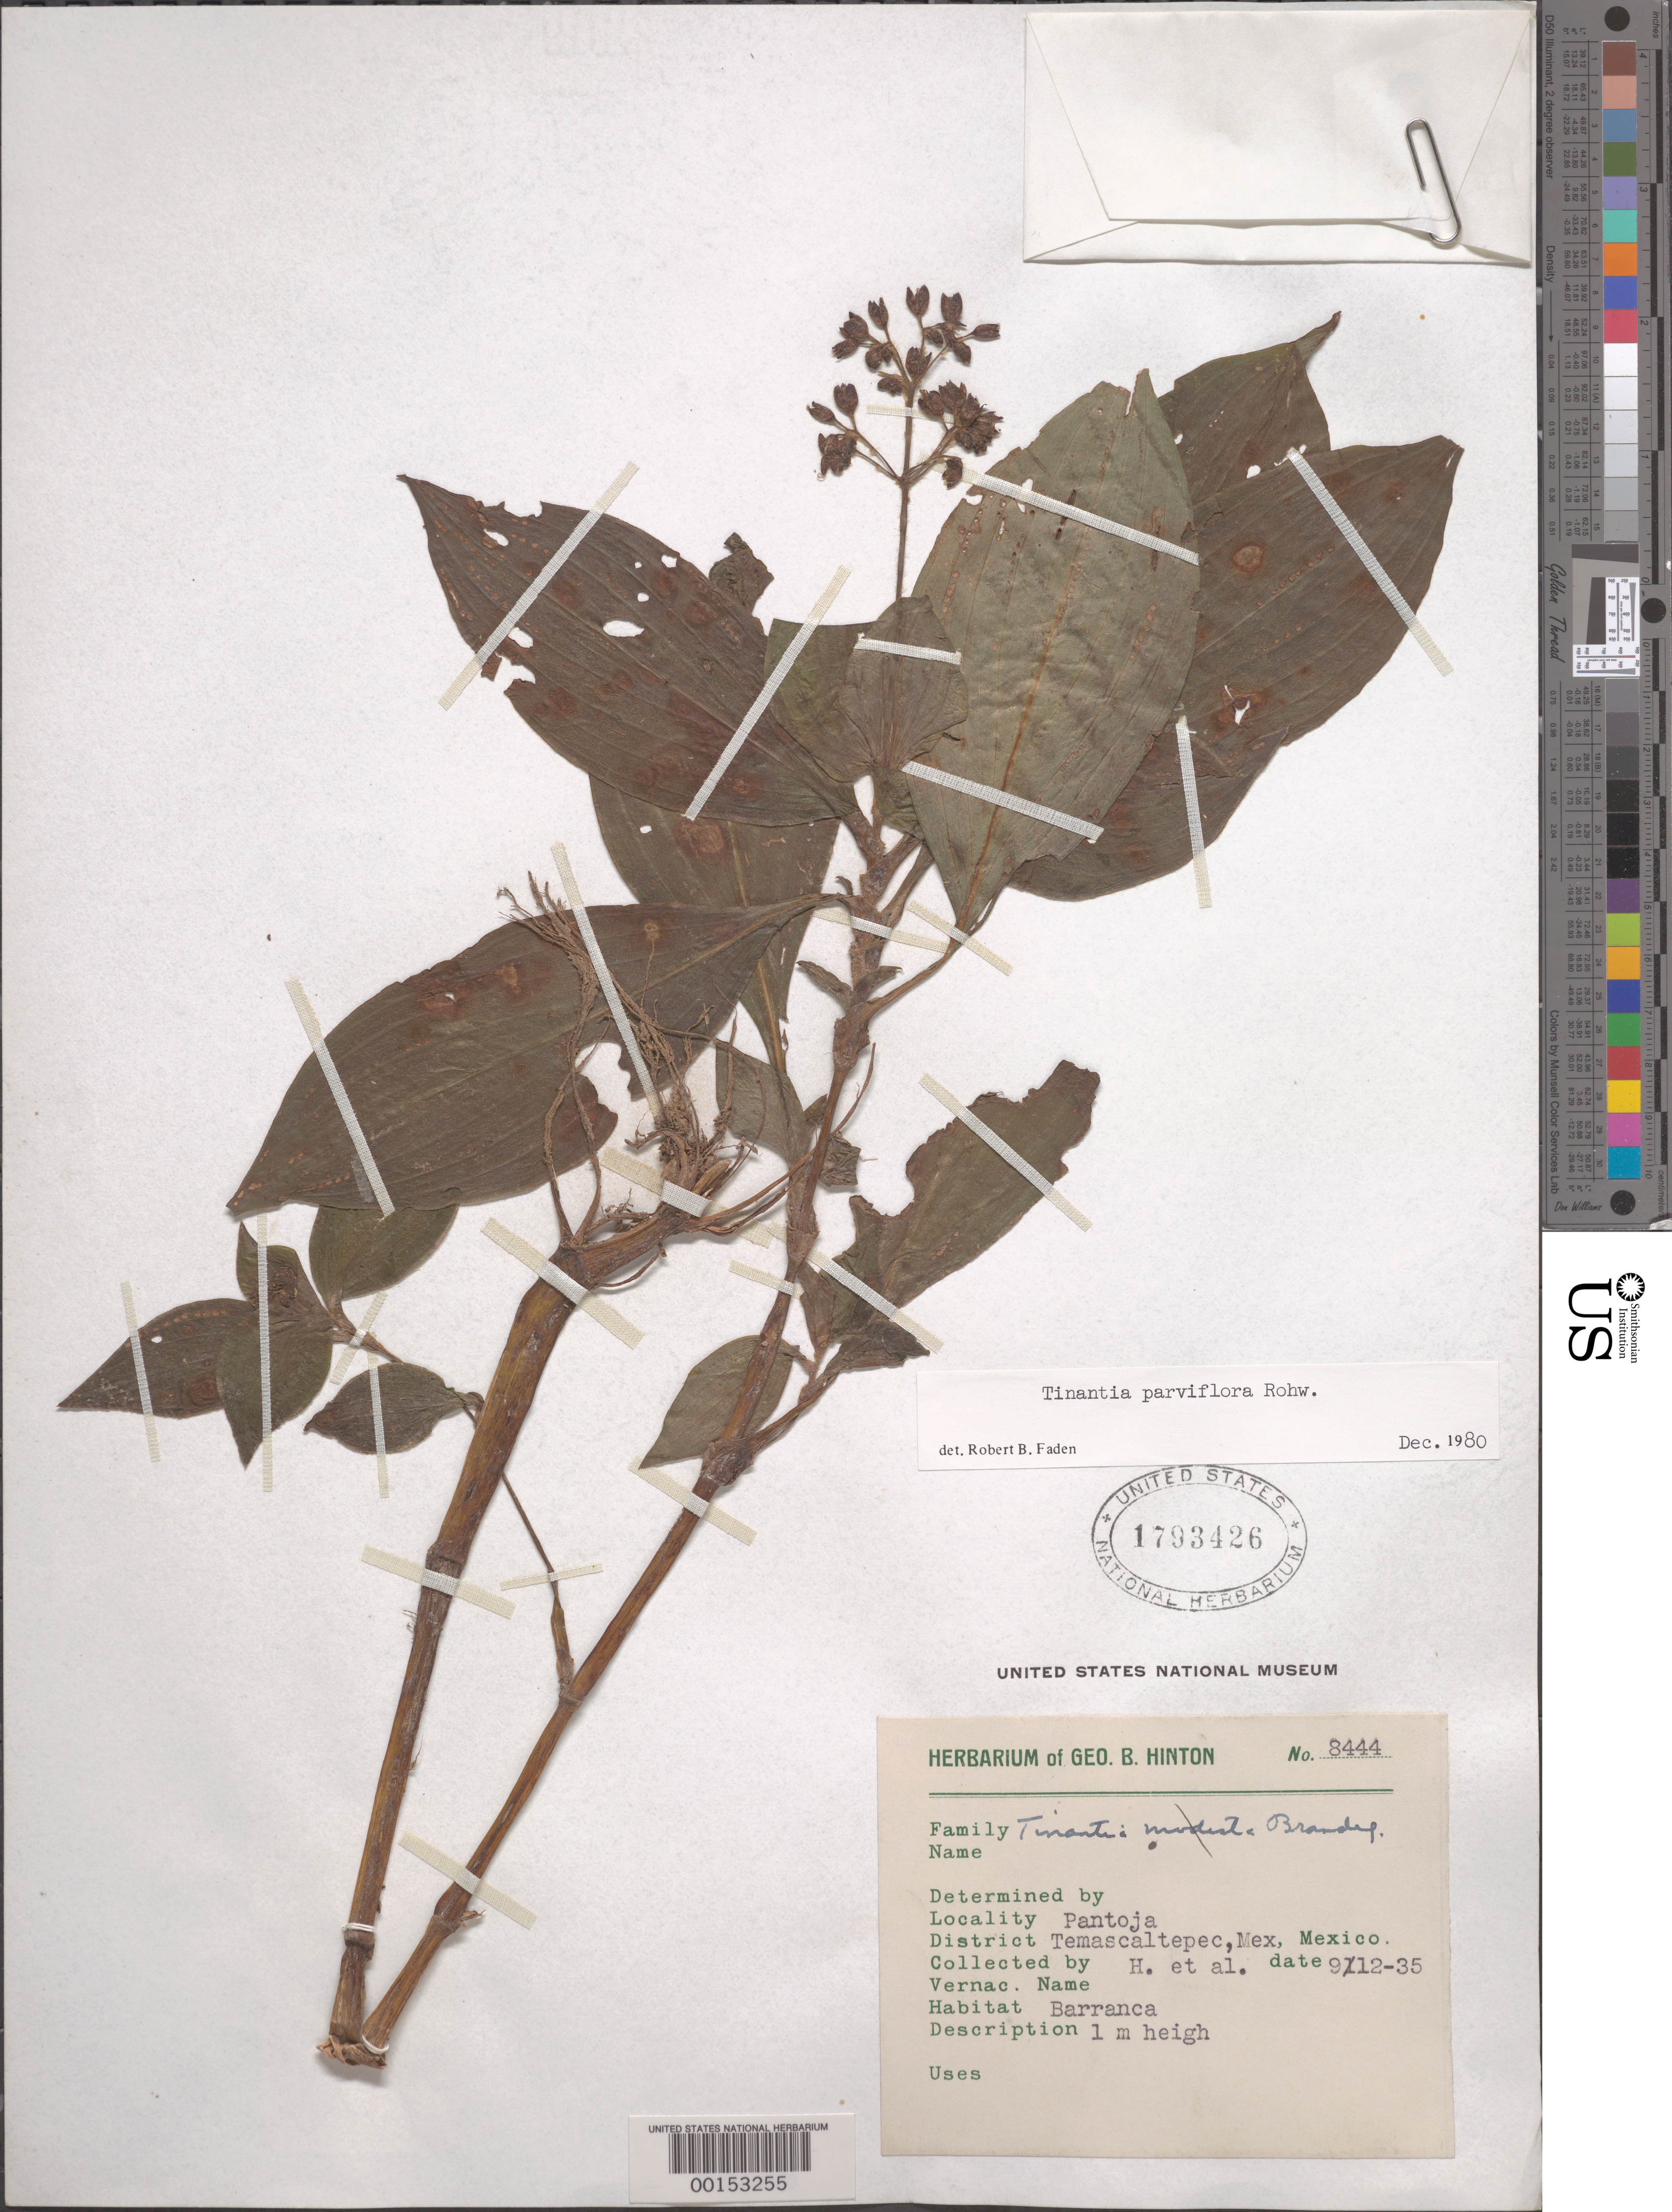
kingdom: Plantae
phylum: Tracheophyta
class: Liliopsida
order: Commelinales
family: Commelinaceae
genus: Tinantia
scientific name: Tinantia parviflora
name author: Rohweder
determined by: Faden, Robert B., (US), Smithsonian Institution - National Museum of Natural History (UNITED STATES)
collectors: G. B. Hinton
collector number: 8444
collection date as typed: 12 Sep 1935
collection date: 1935-09-12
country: Mexico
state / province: México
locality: Temascaltepec; Pantoja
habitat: Barranca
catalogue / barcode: US 1793426